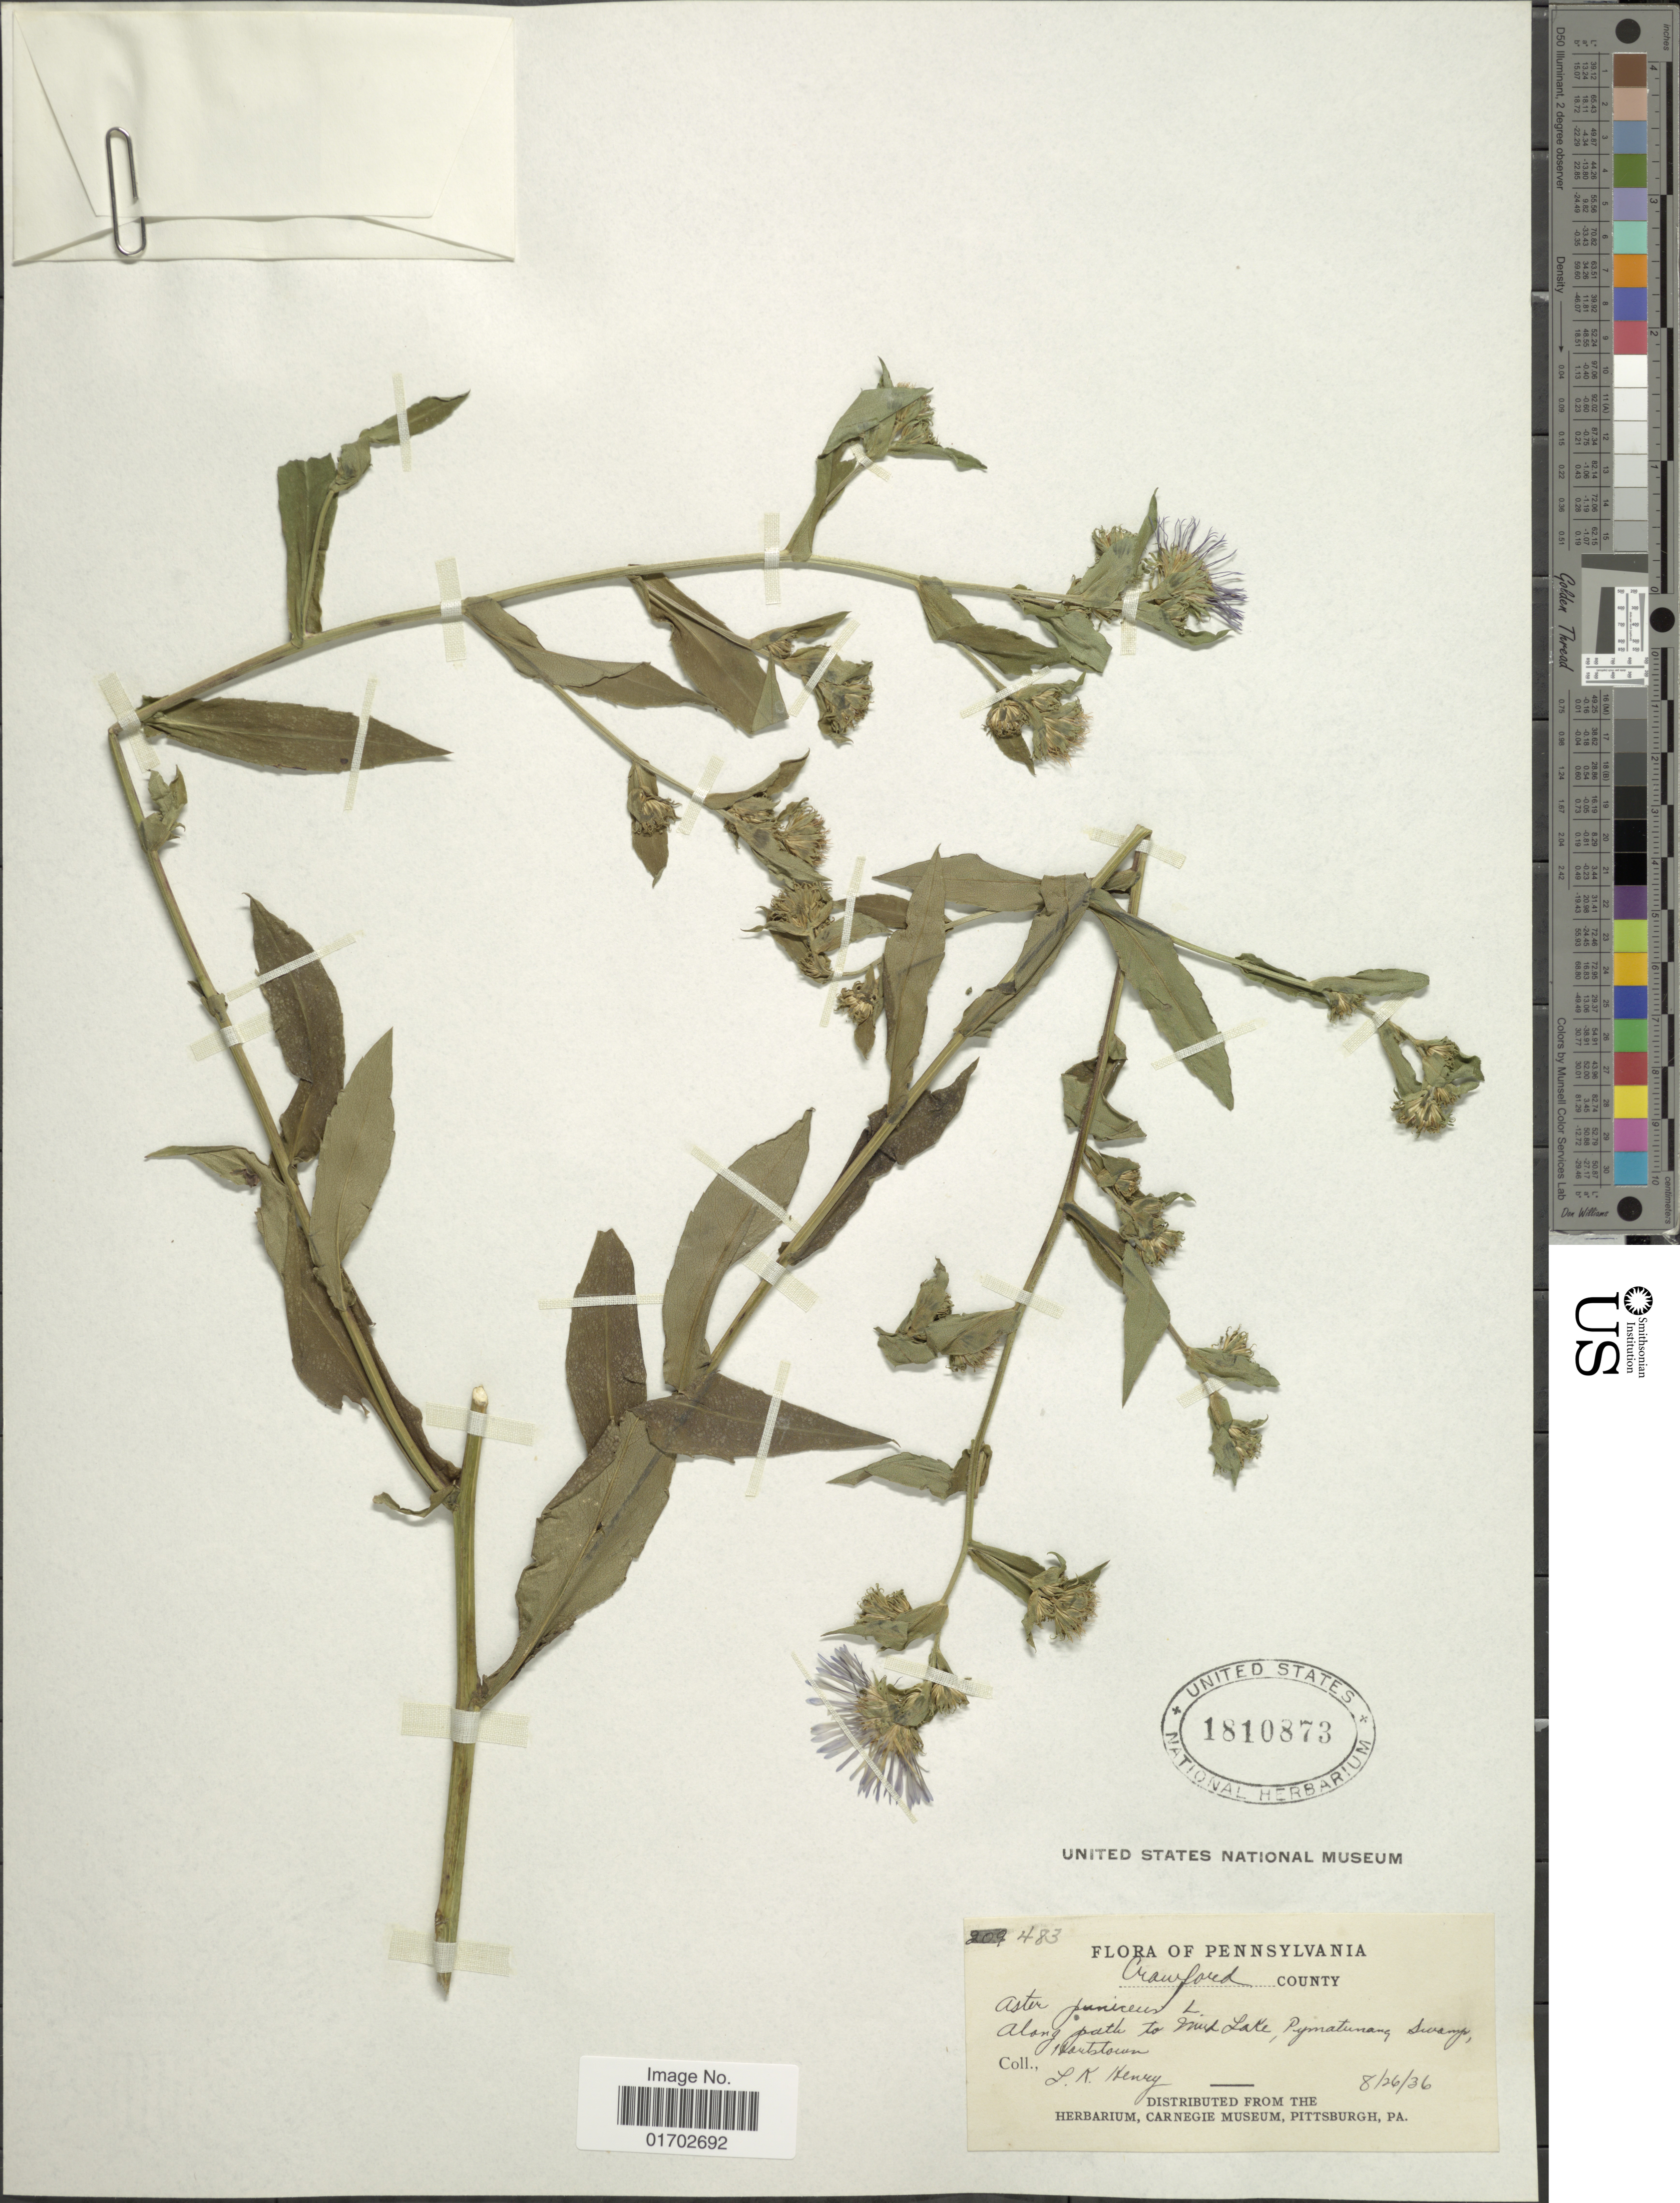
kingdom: Plantae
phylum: Tracheophyta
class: Magnoliopsida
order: Asterales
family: Asteraceae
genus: Symphyotrichum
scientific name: Symphyotrichum puniceum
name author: (L.) Á. Löve & D. Löve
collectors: L. K. Henry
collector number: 483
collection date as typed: Transcribed d/m/y: 26/8/36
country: United States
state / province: Pennsylvania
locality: Crawford County, Along path to Mud Lake, Pymatunang, Swamp Hartstown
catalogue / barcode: US 1810873